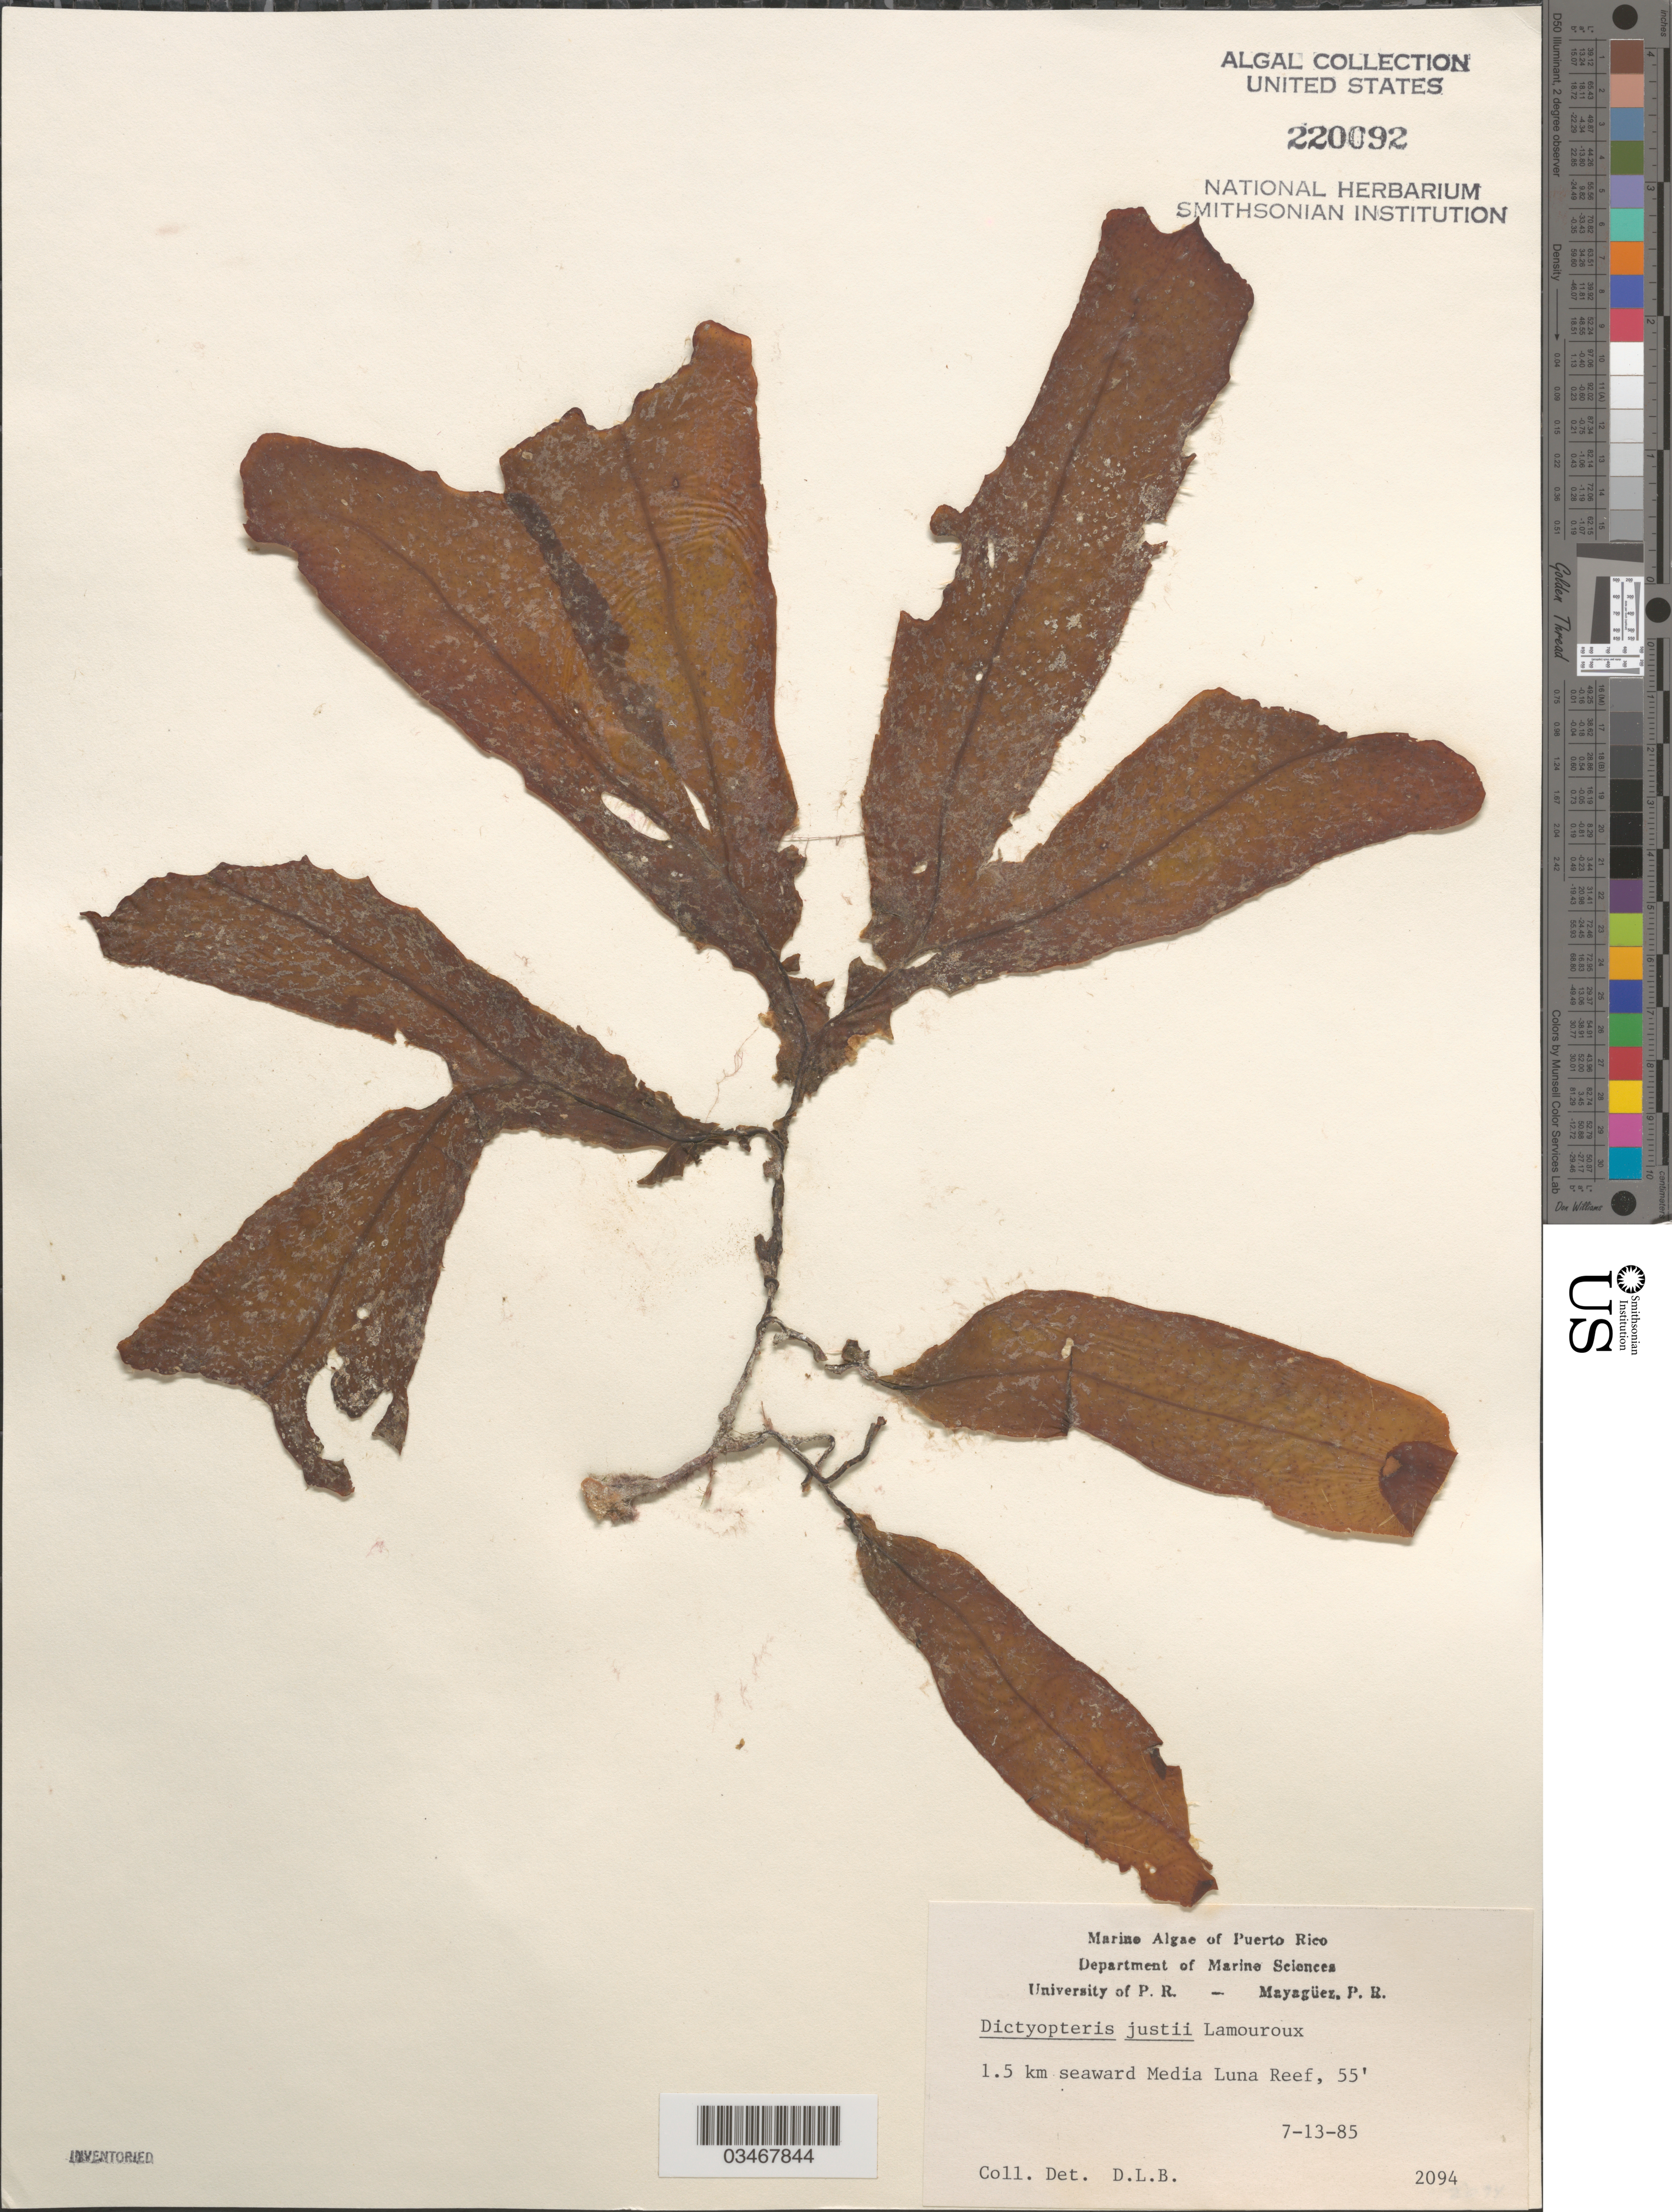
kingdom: Chromista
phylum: Ochrophyta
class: Phaeophyceae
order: Dictyotales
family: Dictyotaceae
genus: Dictyopteris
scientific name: Dictyopteris justii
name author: J.V.Lamouroux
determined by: Ballantine, D. L.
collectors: D.L. Ballantine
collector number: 2094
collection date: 1985-07-13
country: Puerto Rico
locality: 1.5 km seaward Media Luna Reef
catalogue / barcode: US 220092